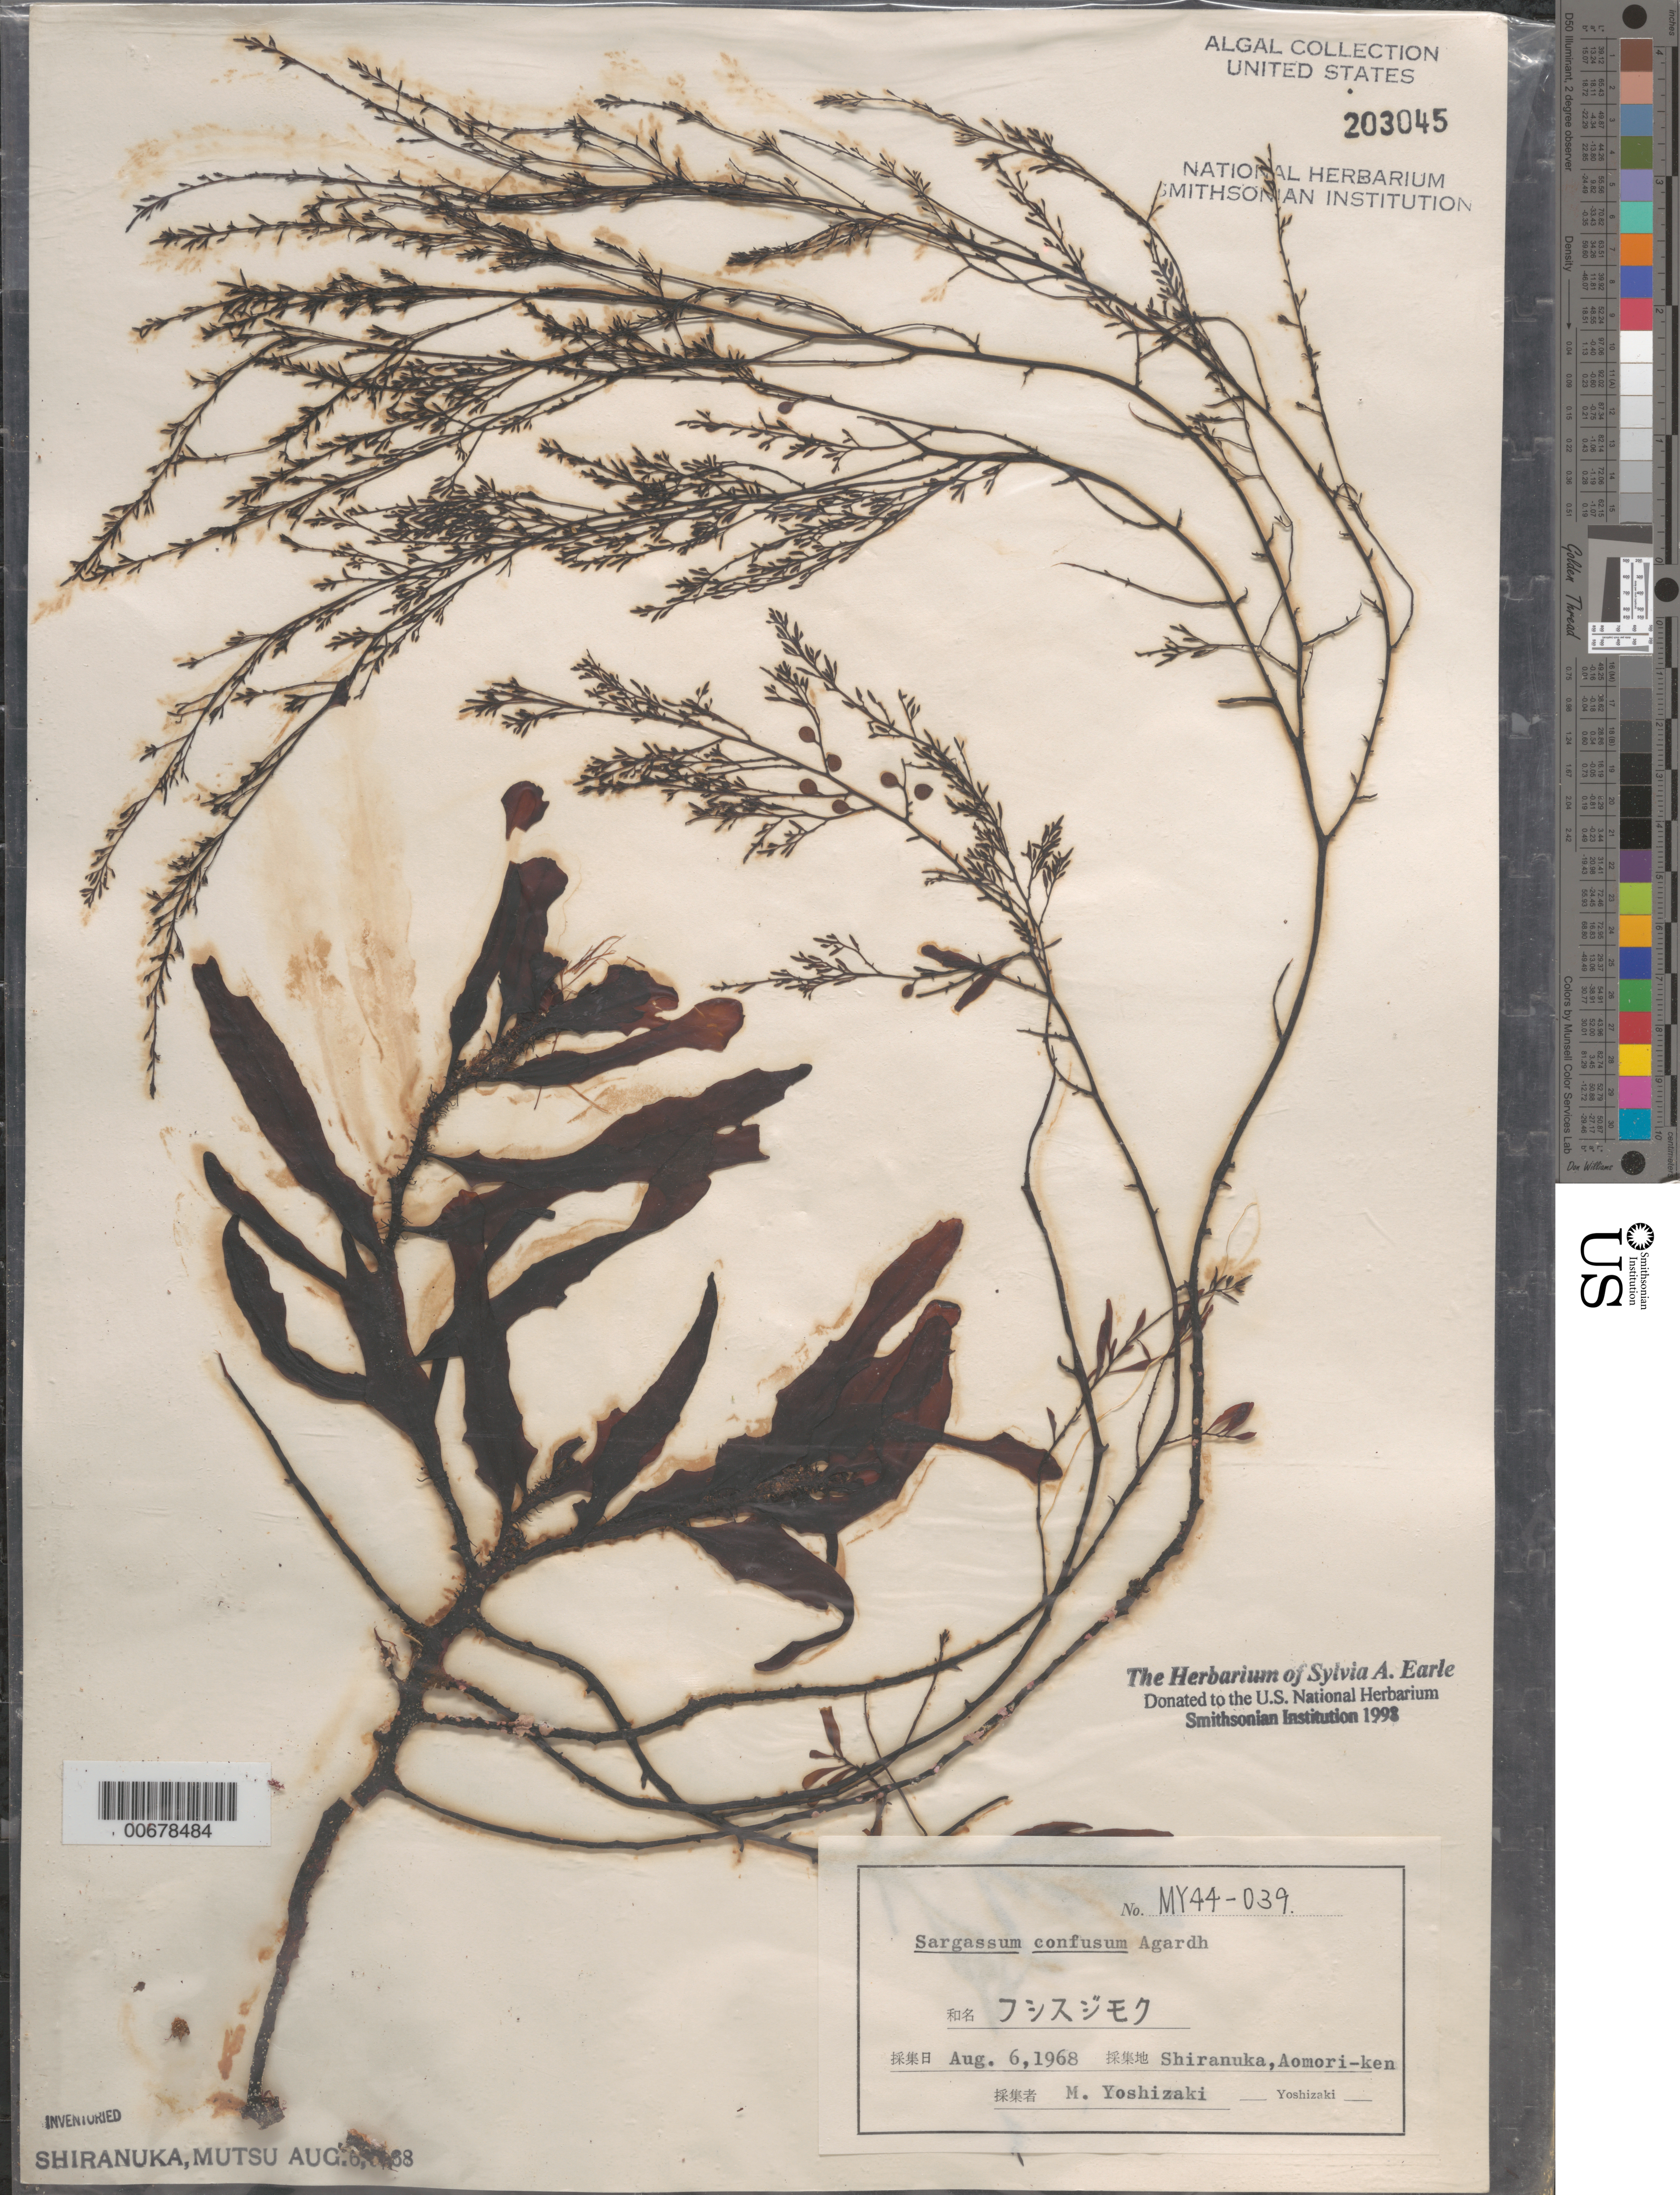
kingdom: Chromista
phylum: Ochrophyta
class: Phaeophyceae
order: Fucales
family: Sargassaceae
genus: Sargassum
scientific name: Sargassum confusum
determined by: Yoshizaki, M.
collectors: M. Yoshizaki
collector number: MY 44-039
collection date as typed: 06 Aug 1968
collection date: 1968-08-06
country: Japan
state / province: Aomori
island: Honshu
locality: Shiranuka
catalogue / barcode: US 203045